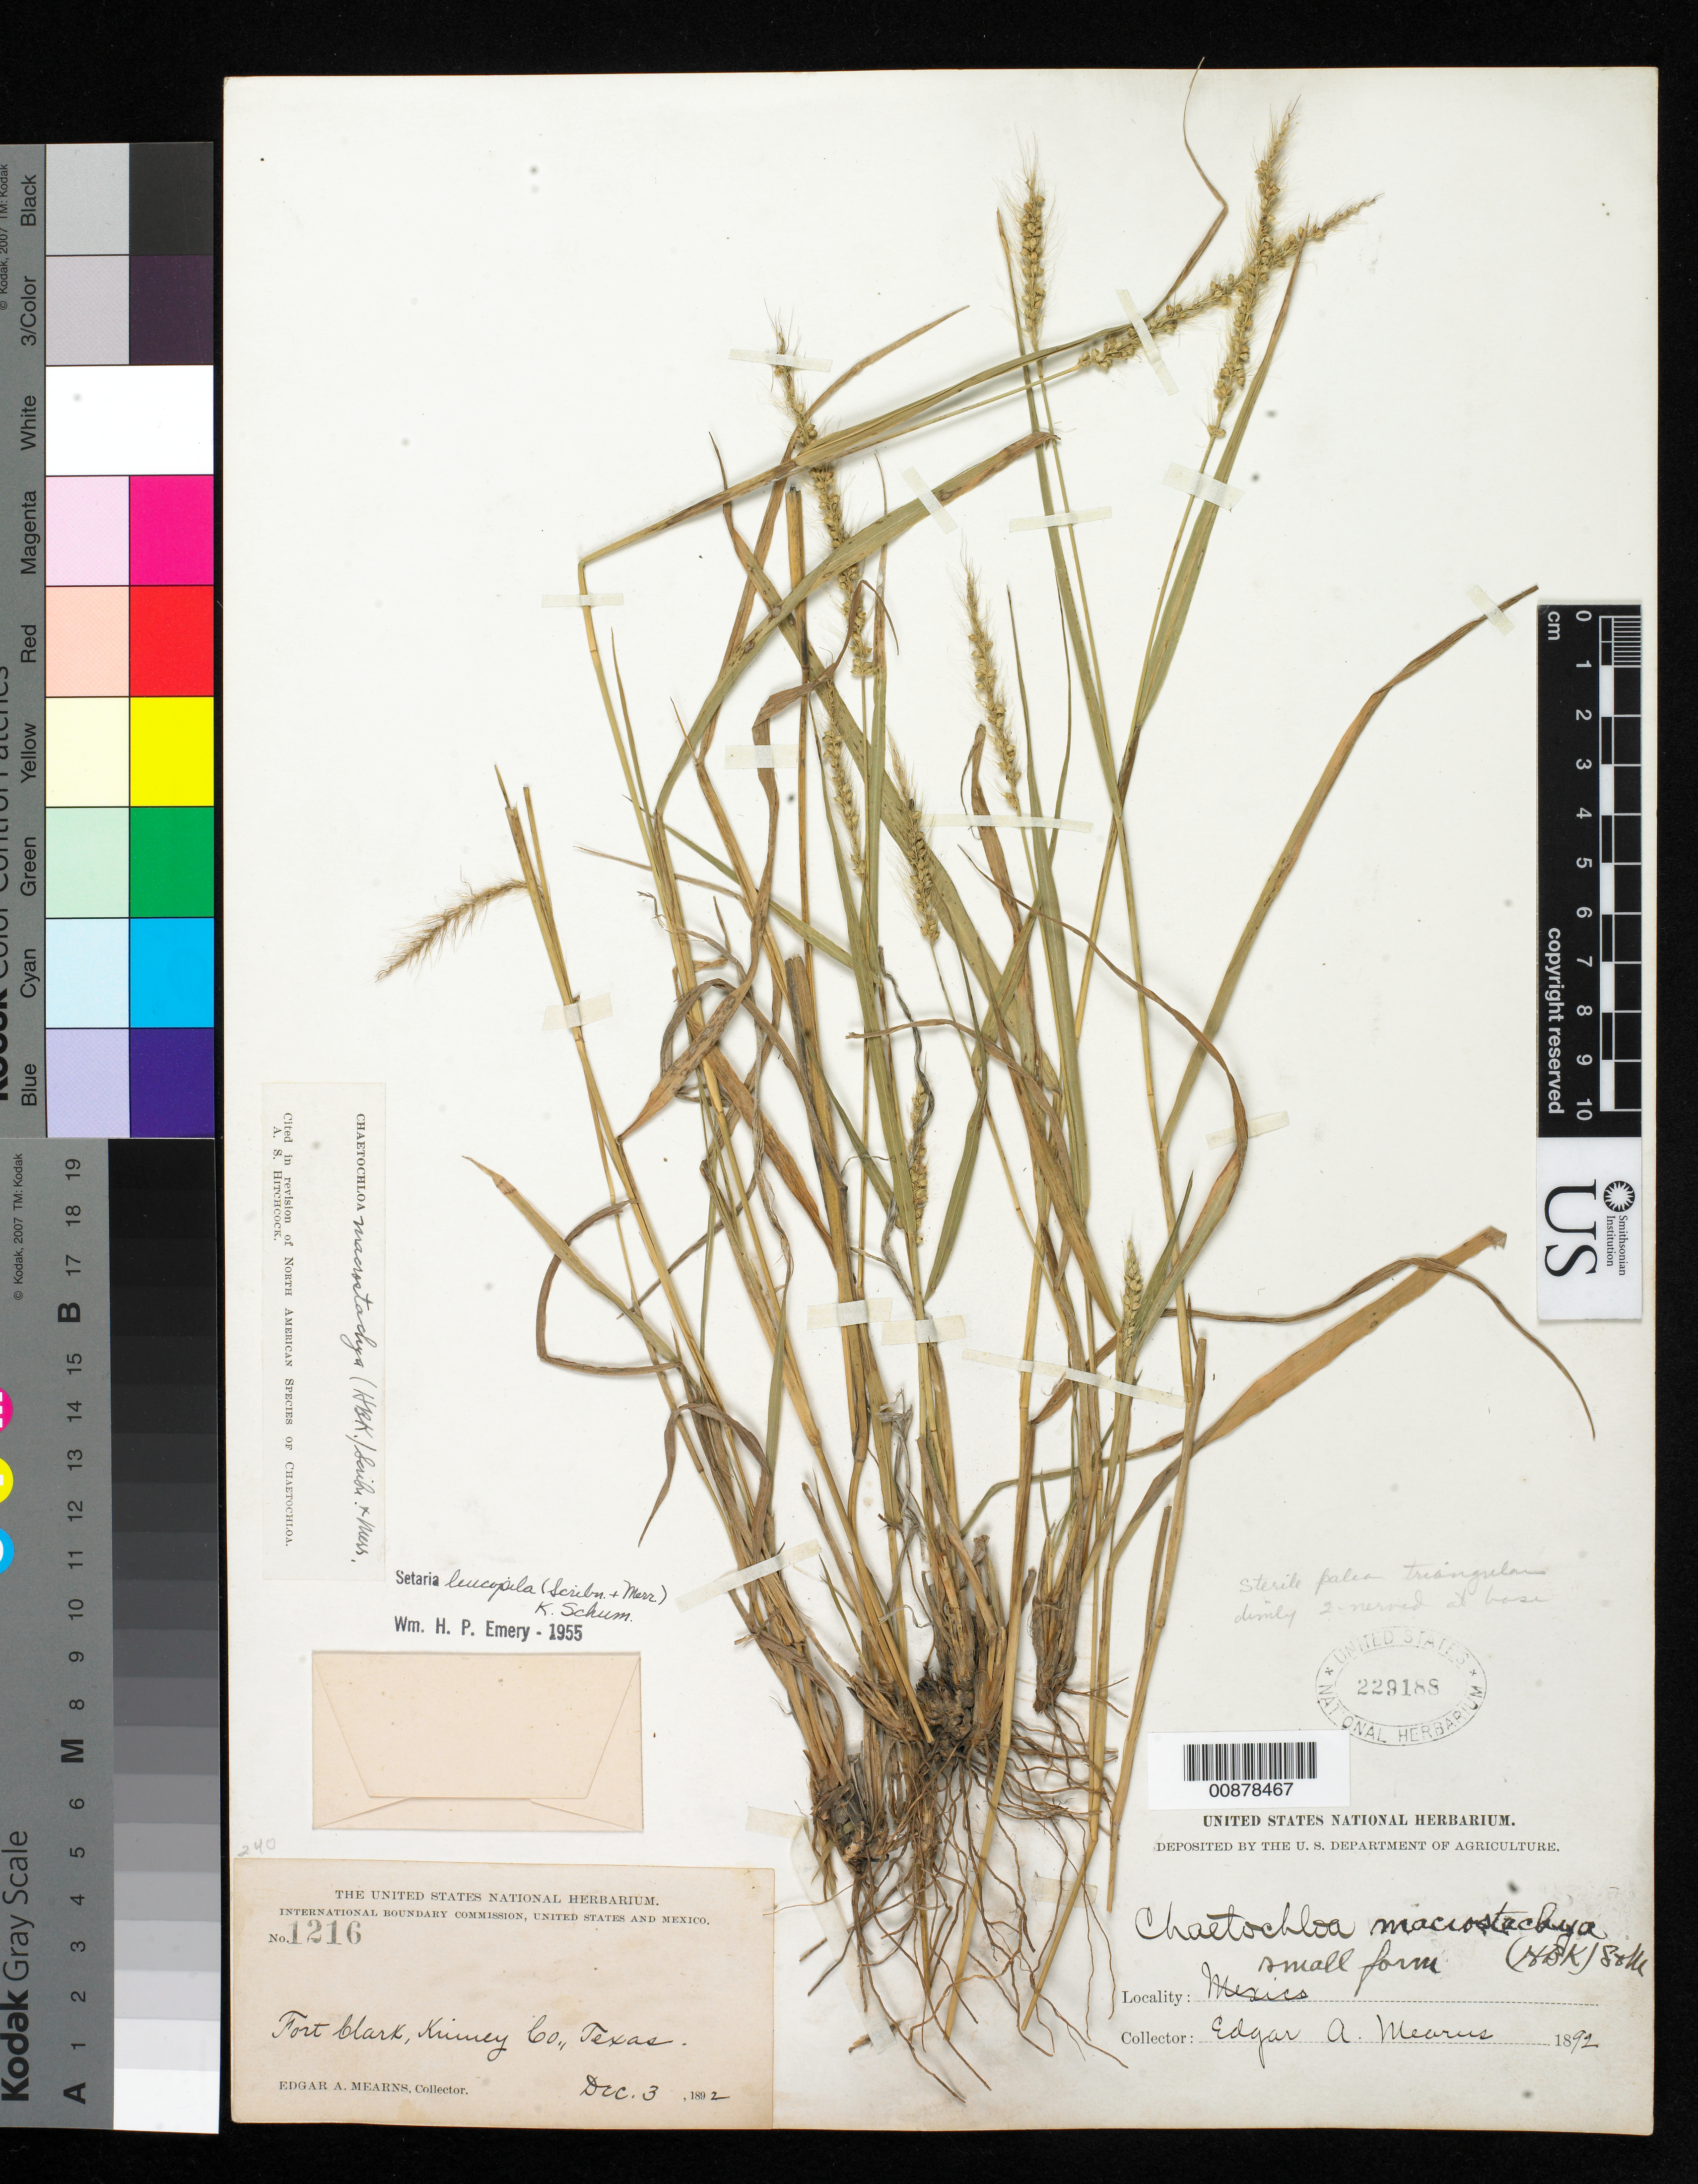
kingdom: Plantae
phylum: Tracheophyta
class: Liliopsida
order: Poales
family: Poaceae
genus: Setaria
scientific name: Setaria leucopila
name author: (Scribn. & Merr.) K. Schum.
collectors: E. A. Mearns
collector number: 1216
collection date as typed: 03 Dec 1892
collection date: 1892-12-03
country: United States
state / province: Texas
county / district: Kinney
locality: Fort Clark, Kinney County, Texas.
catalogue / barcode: US 229188